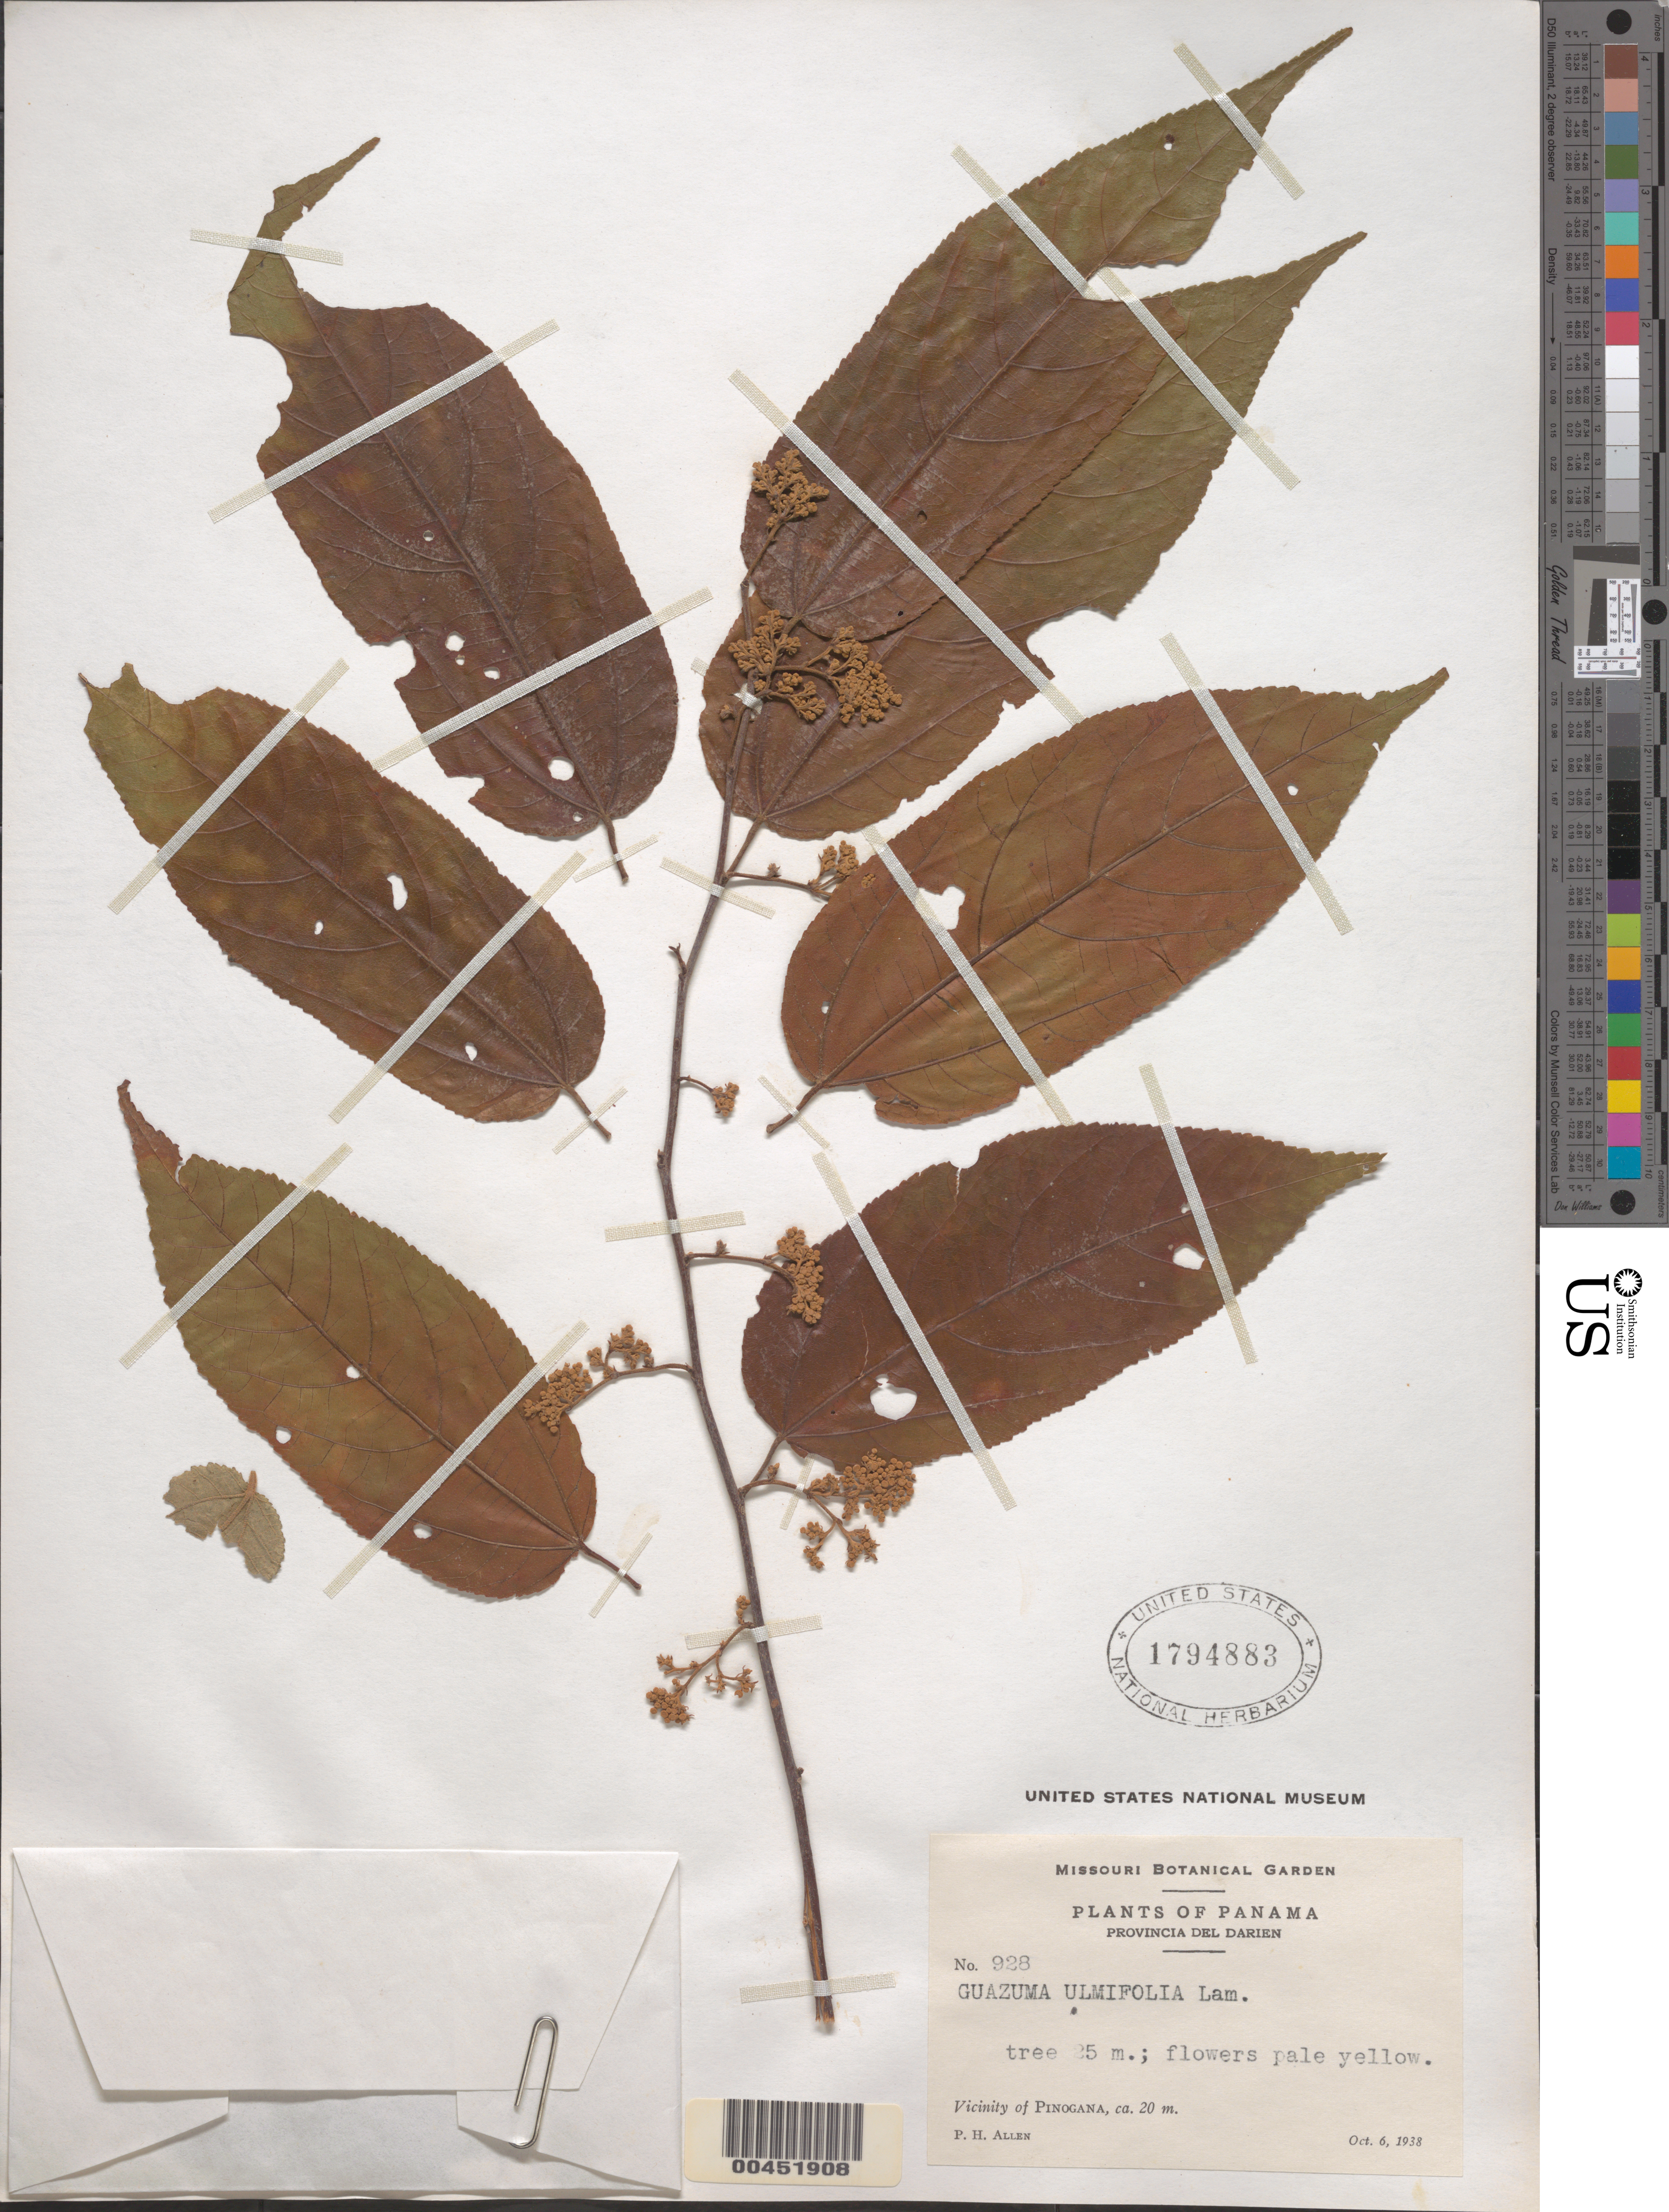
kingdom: Plantae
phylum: Tracheophyta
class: Magnoliopsida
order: Malvales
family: Malvaceae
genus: Guazuma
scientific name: Guazuma ulmifolia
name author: Lam.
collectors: P. H. Allen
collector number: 928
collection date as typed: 06 Oct 1938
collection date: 1938-10-06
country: Panama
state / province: Darién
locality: Vicinity of Pinogana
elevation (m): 20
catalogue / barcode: US 1794883